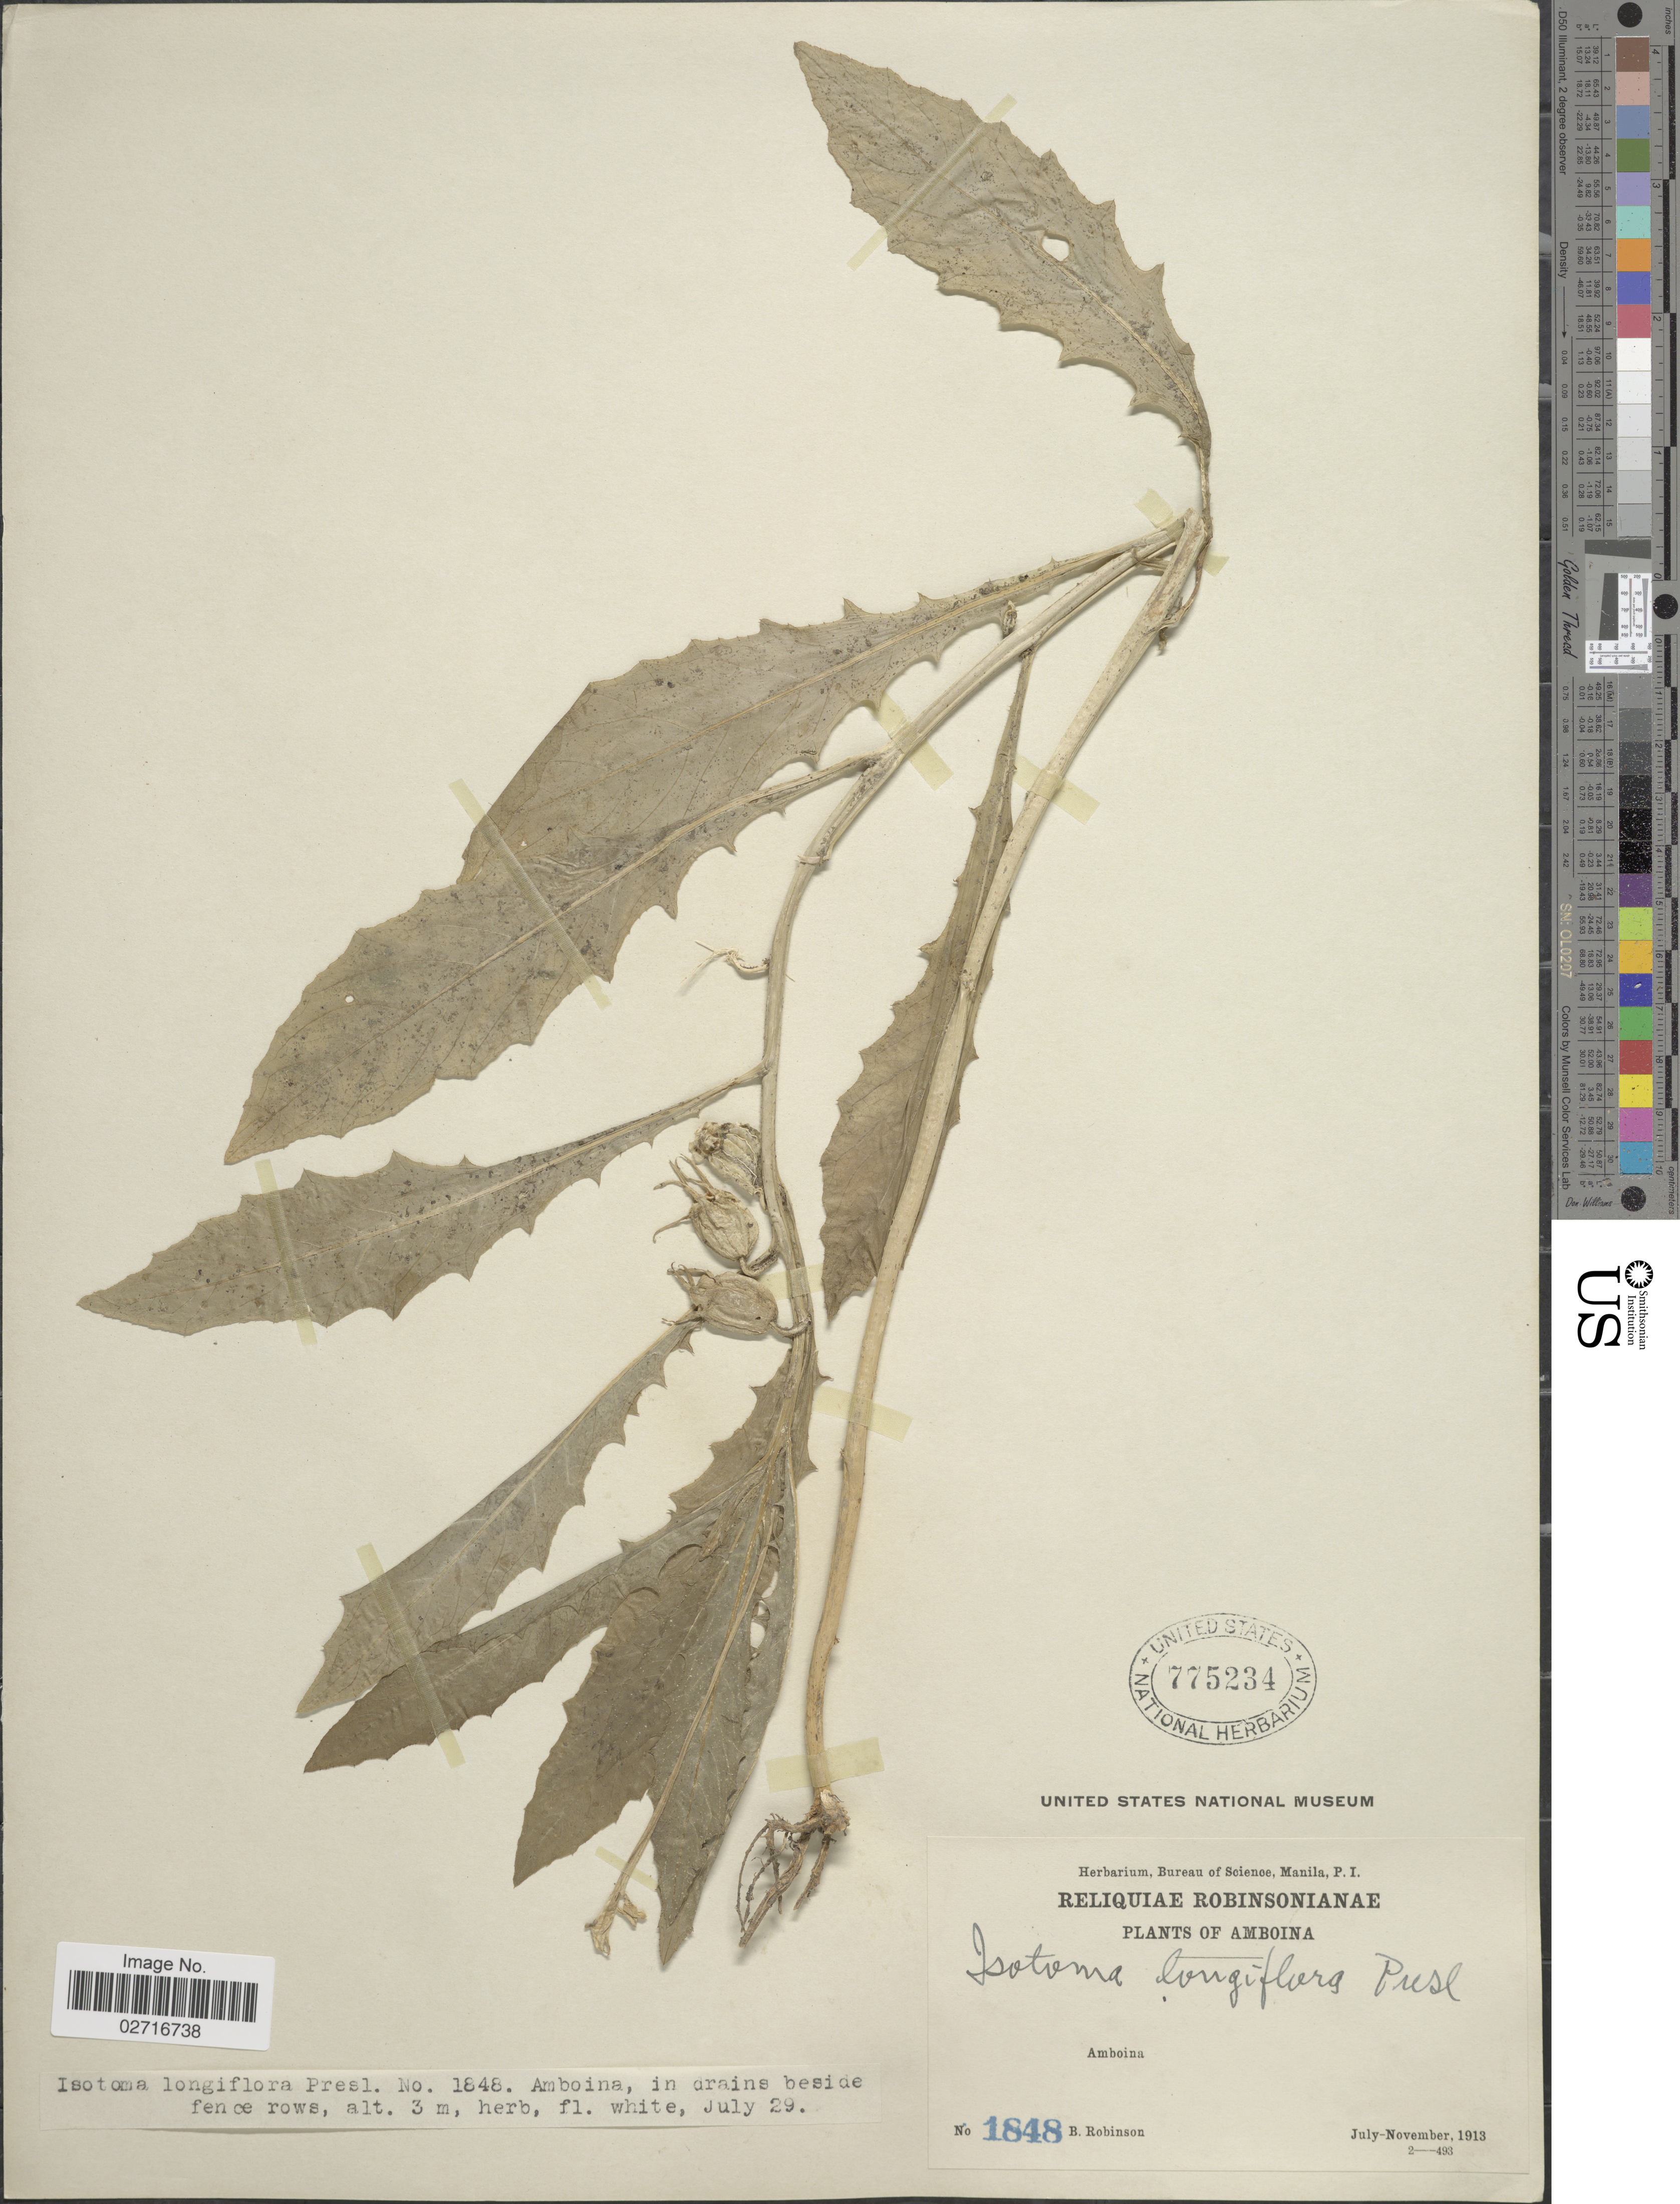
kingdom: Plantae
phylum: Tracheophyta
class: Magnoliopsida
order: Asterales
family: Campanulaceae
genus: Hippobroma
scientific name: Hippobroma longiflora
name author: (L.) G. Don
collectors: B. Robinson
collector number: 1848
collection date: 1913-07-29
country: Indonesia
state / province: Maluku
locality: Reliquiae, Amboina, in drains beside fence rows.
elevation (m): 3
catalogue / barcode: US 775234